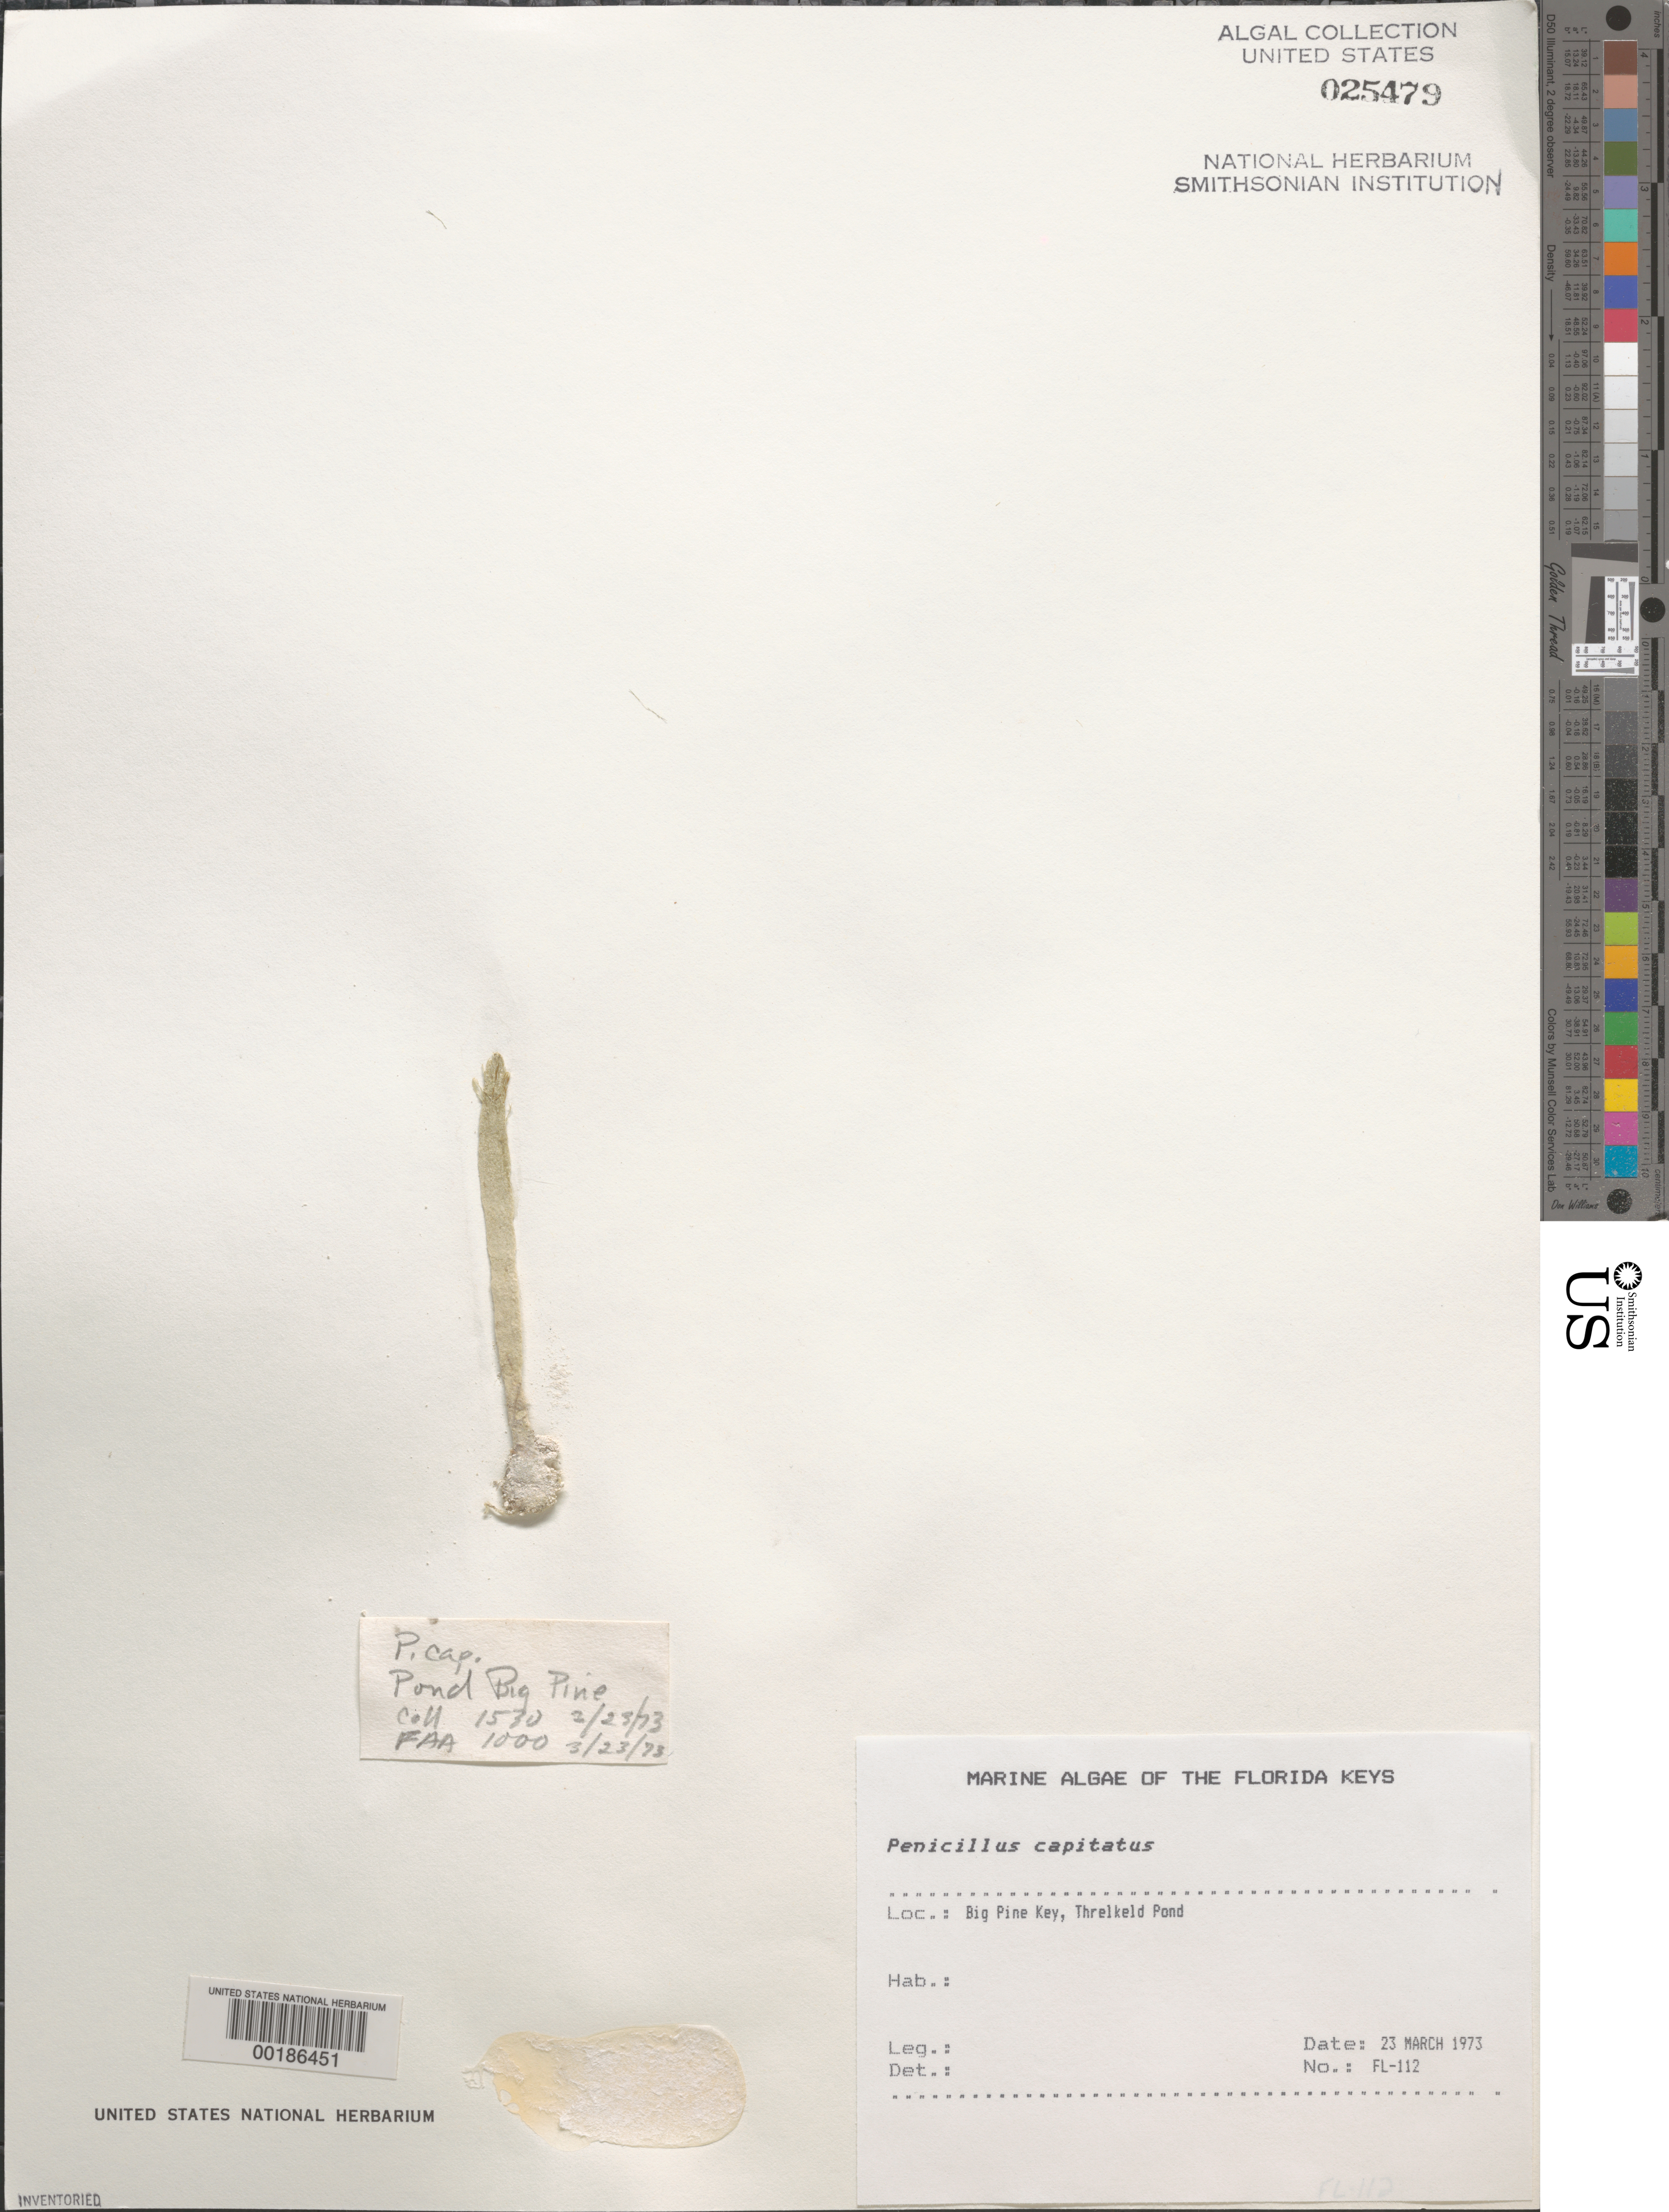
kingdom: Plantae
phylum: Chlorophyta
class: Ulvophyceae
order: Bryopsidales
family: Udoteaceae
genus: Penicillus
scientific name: Penicillus capitatus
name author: Lam.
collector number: FL-112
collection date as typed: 23 Mar 1973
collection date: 1973-03-23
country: United States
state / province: Florida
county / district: Monroe County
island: Big Pine Key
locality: Threlkeld Pond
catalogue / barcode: US 25479